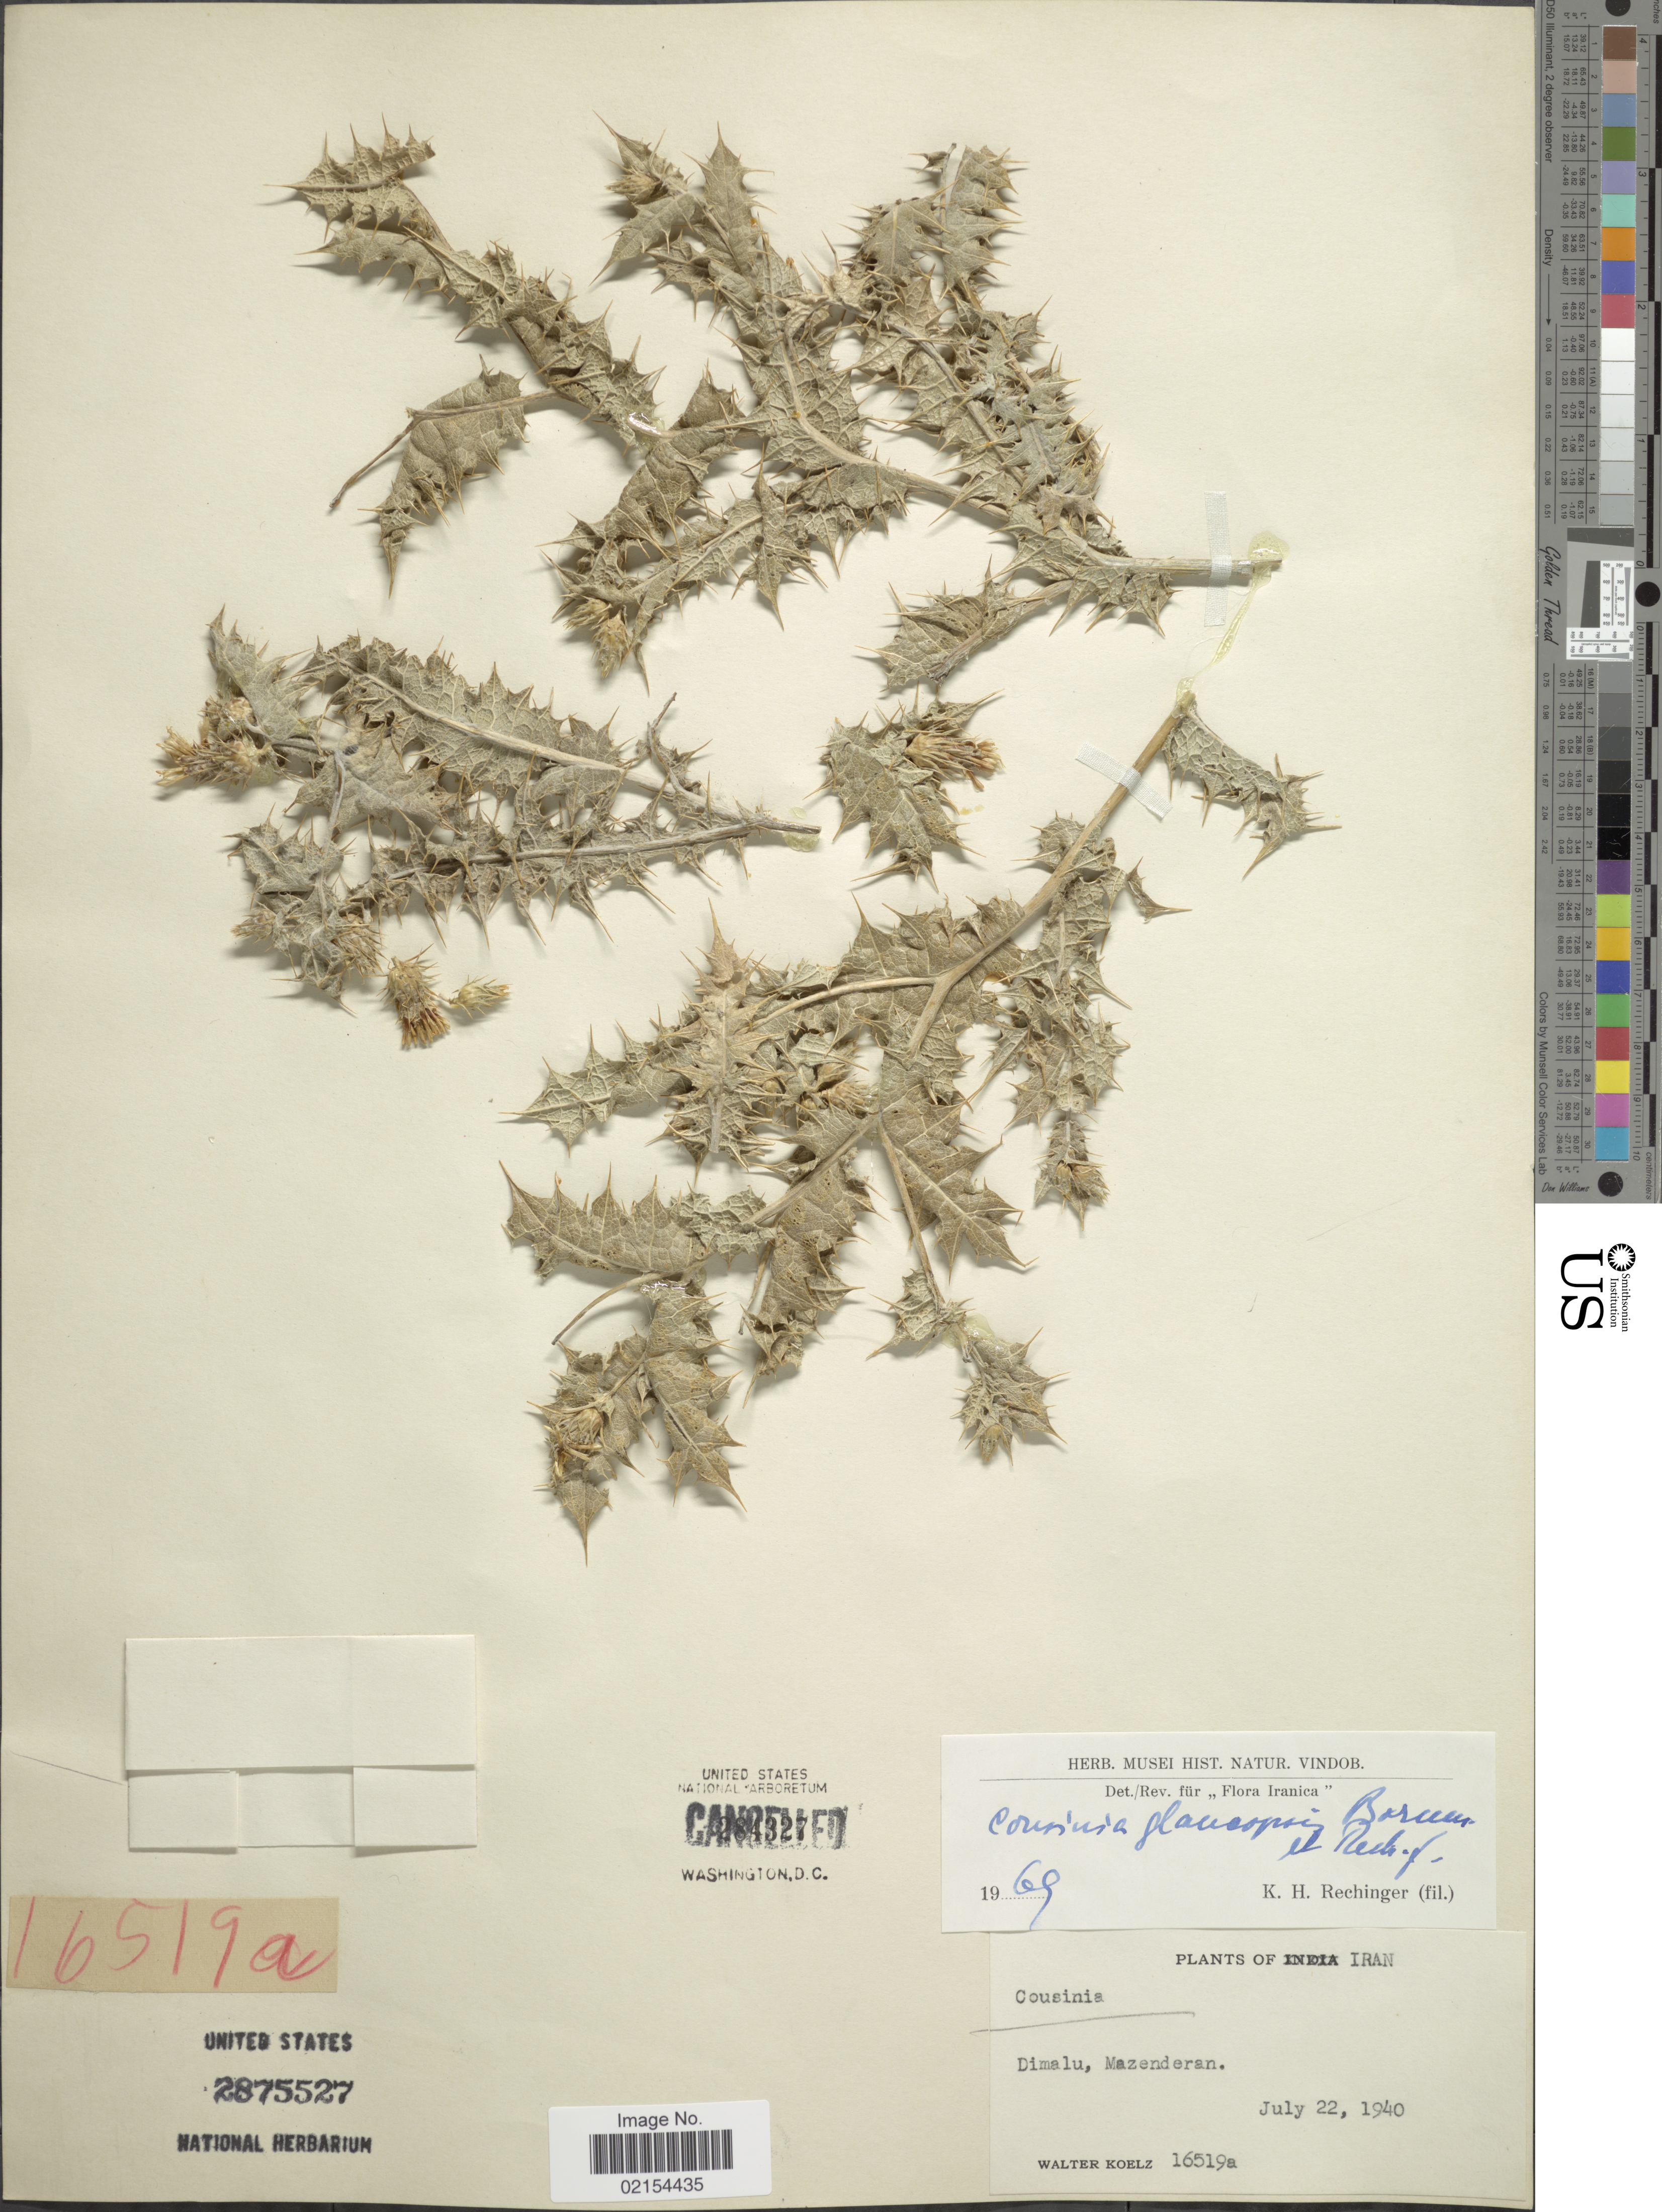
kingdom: Plantae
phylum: Tracheophyta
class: Magnoliopsida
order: Asterales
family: Asteraceae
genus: Cousinia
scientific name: Cousinia glaucopsis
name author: Bornm. & Rech. f.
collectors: W. N. Koelz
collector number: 16519a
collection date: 1940-07-22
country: Iran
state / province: Mazandaran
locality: Dimalu, Mazenderan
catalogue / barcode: US 2875527